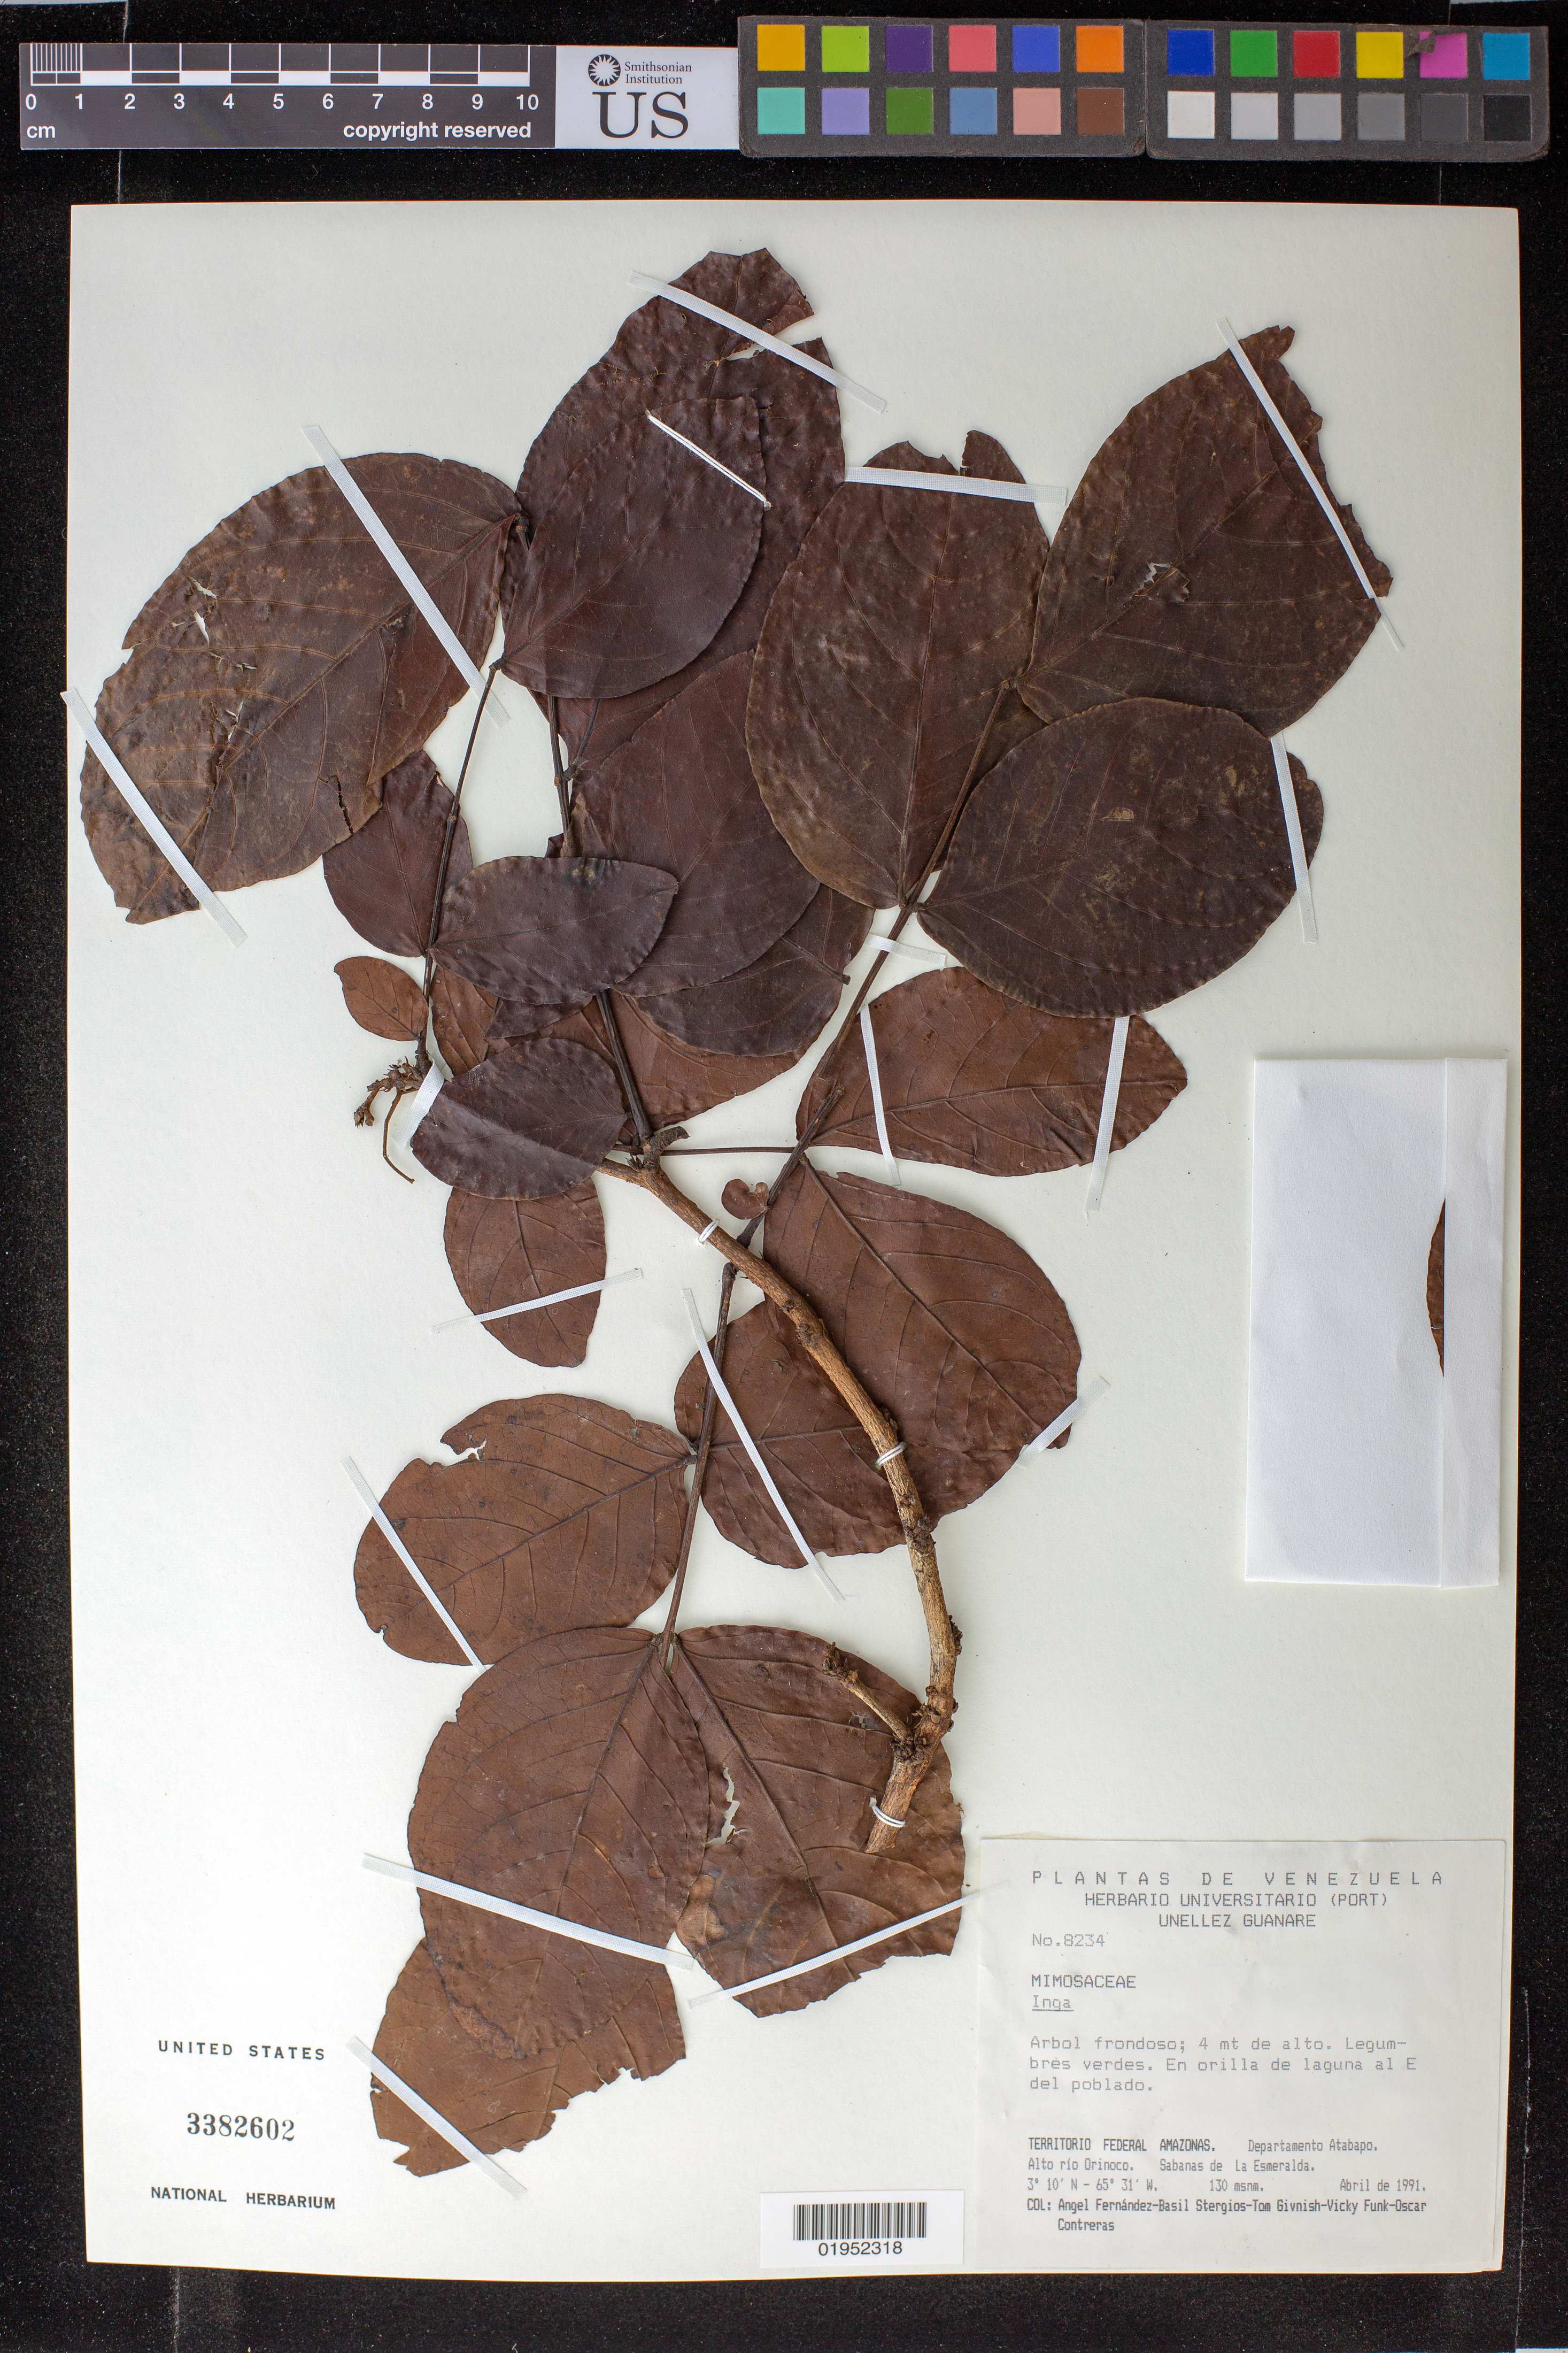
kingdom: Plantae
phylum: Tracheophyta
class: Magnoliopsida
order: Fabales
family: Fabaceae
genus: Inga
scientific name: Inga sp.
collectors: A. Fernández, B. G. Stergios, T. J. Givnish, V. Funk & O. Contreras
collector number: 8234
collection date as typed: Apr-91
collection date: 1991-04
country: Venezuela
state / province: Amazonas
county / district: Atabapo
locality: Alto rio Orinoco. Sabanas de La Esmeralda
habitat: En tope de loma al E del poblado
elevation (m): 130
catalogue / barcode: US 3382602